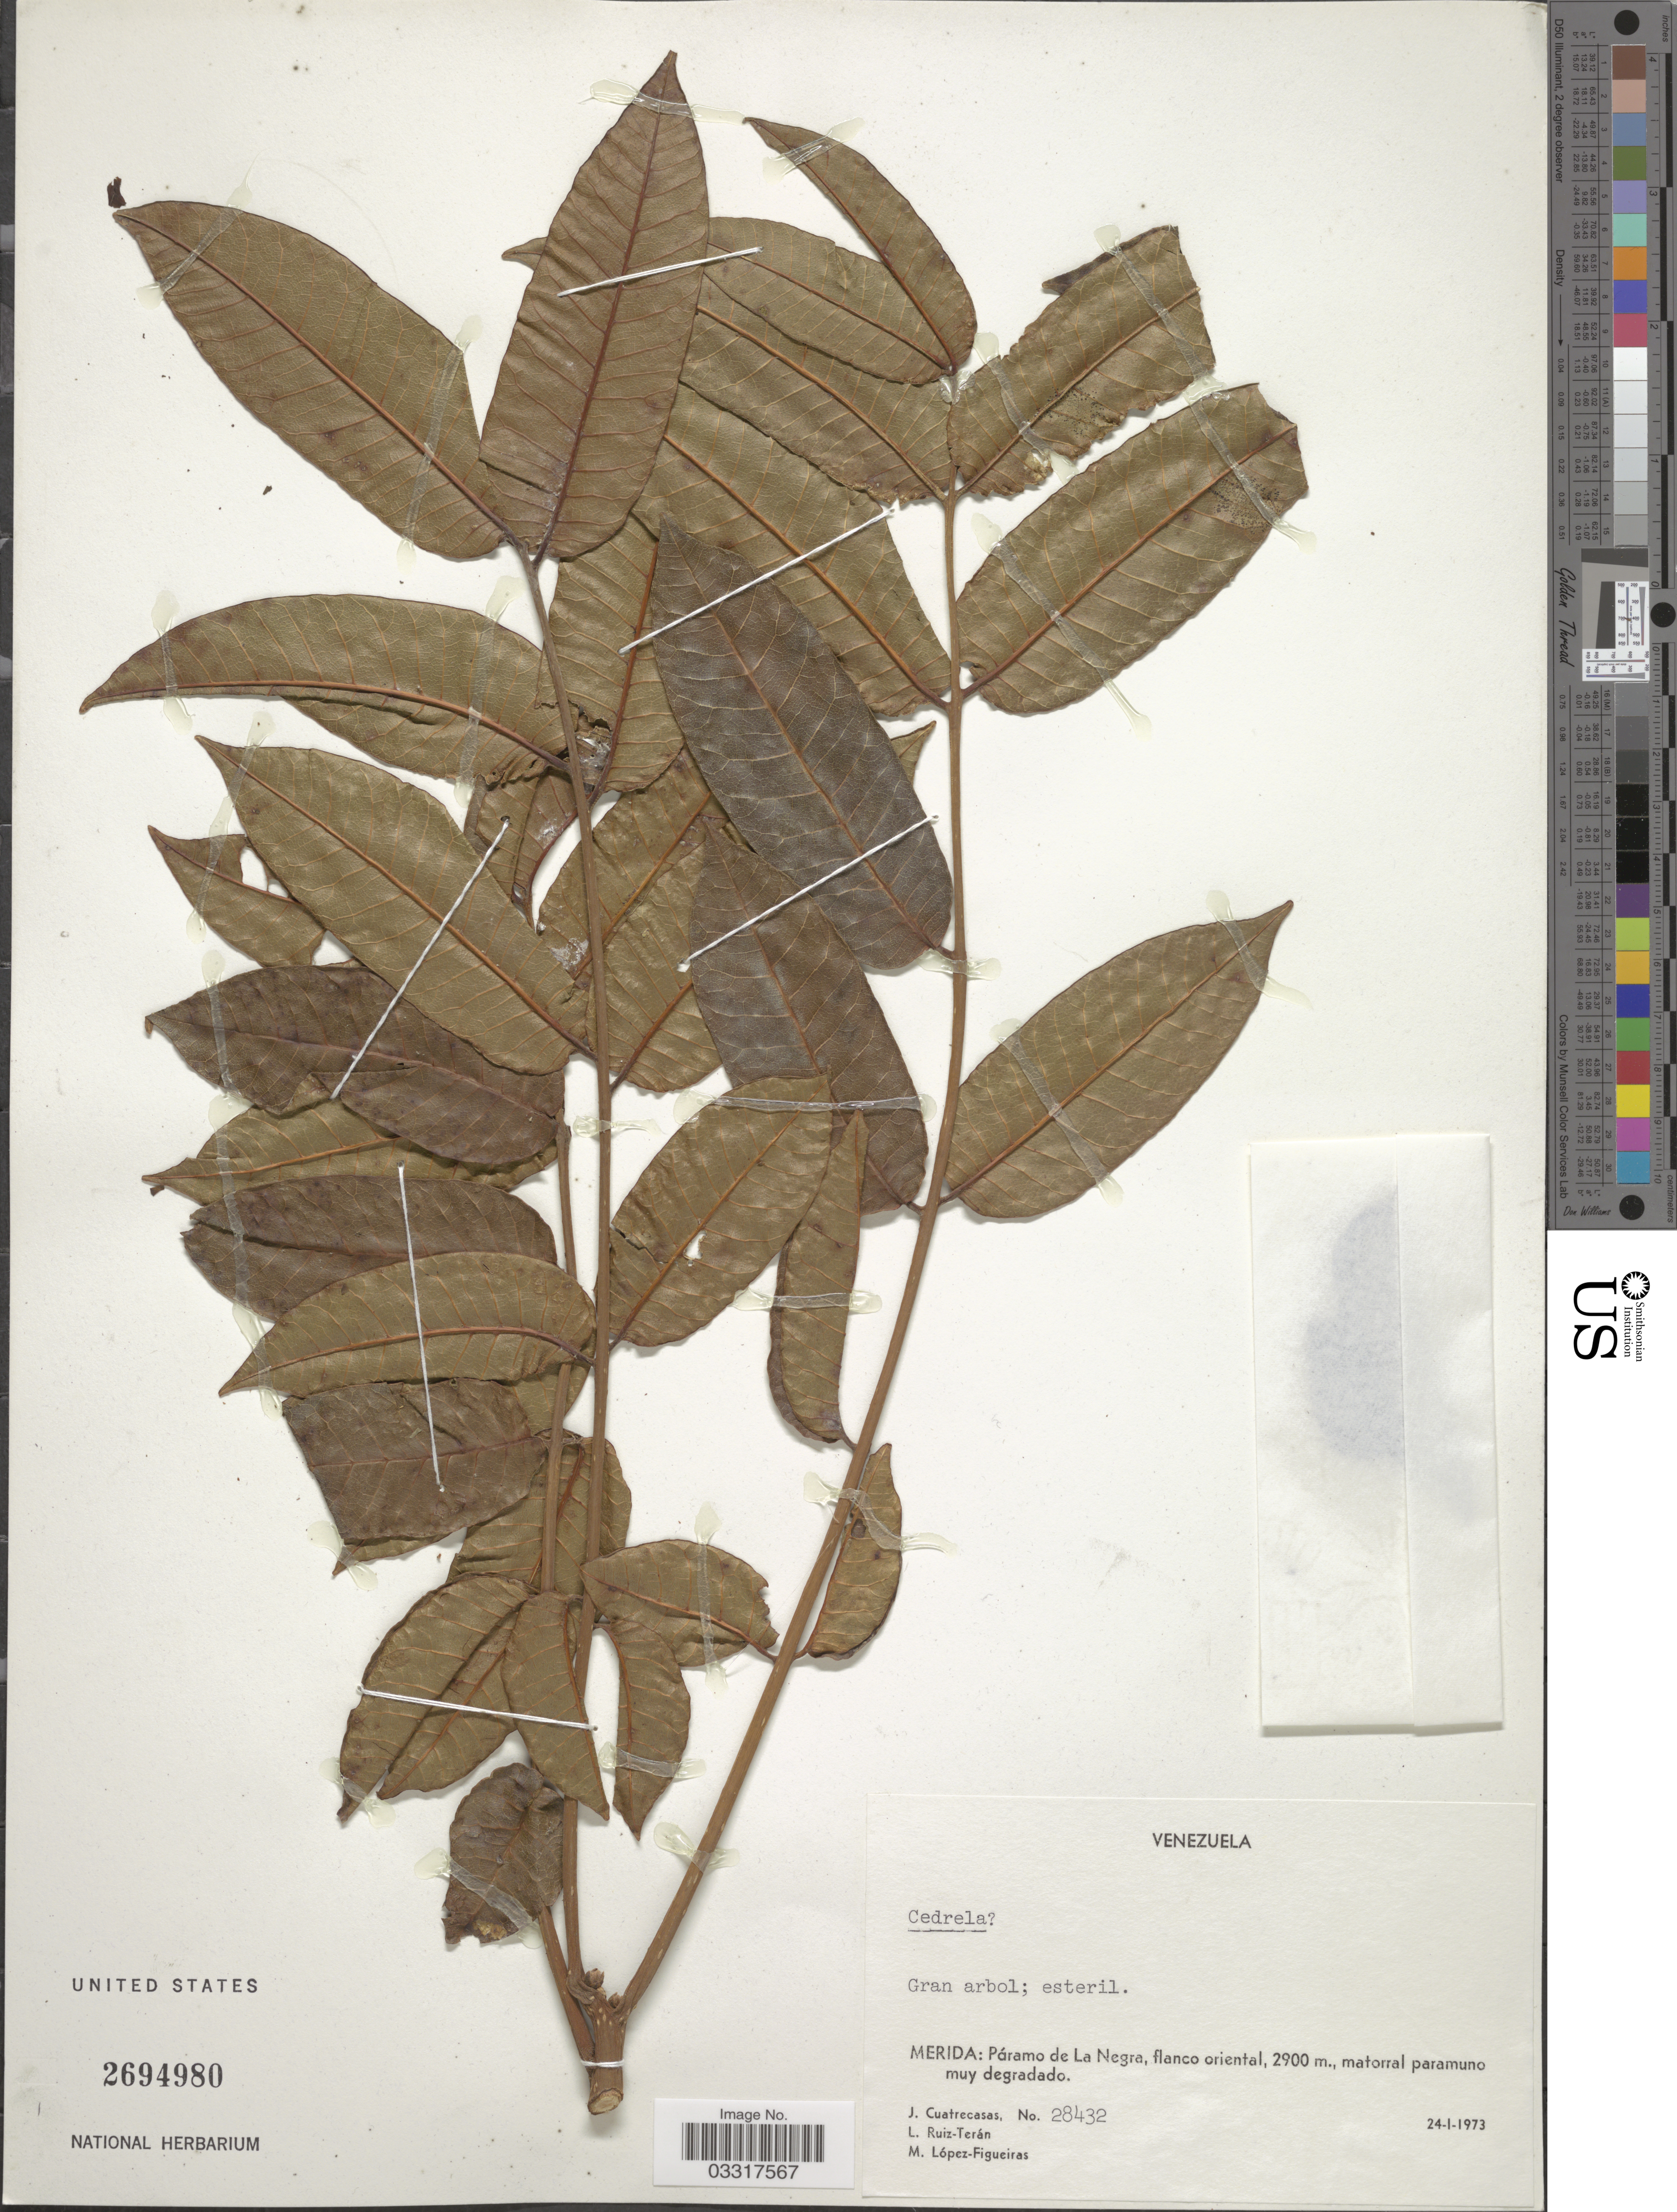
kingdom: Plantae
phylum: Tracheophyta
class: Magnoliopsida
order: Sapindales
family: Meliaceae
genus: Cedrela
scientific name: Cedrela sp.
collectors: J. Cuatrecasas, L. E. Ruíz-Terán & M. López Figueiras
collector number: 28432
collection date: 1973-01-24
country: Venezuela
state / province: Mérida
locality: Páramo de La Negra, flanco oriental, matorral paramuno muy degradado.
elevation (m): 2900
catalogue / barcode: US 2694980